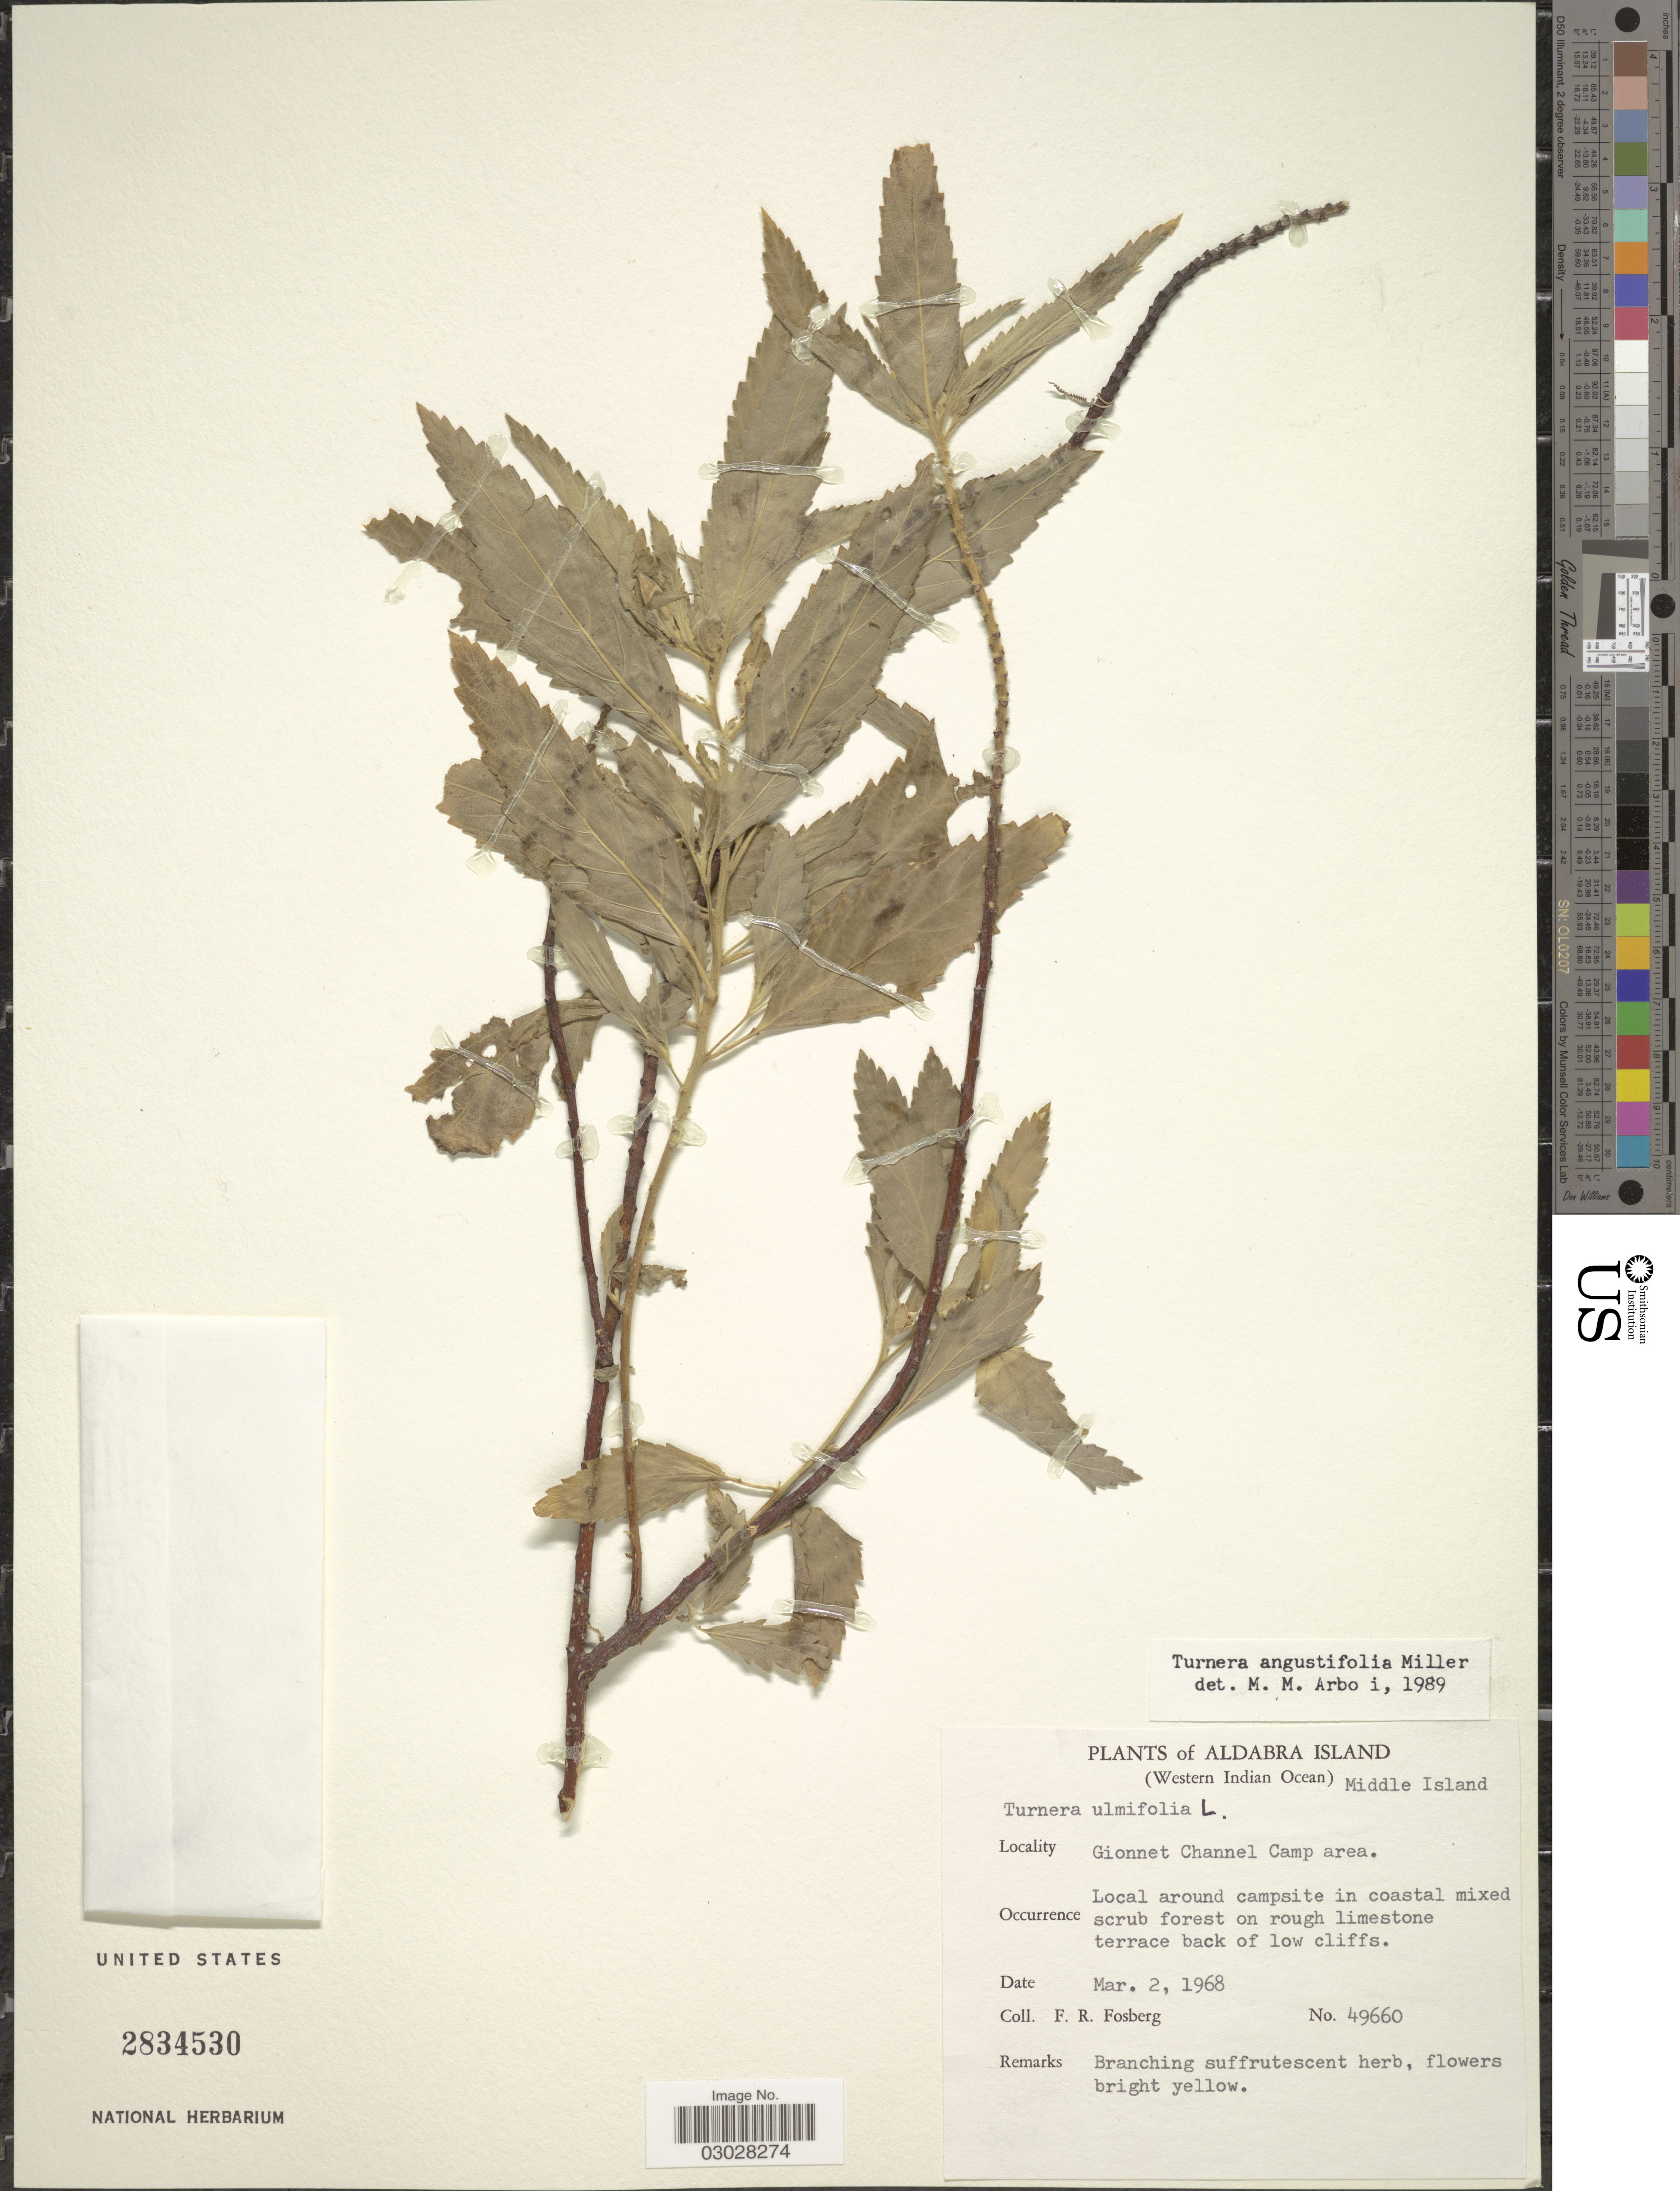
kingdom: Plantae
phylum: Tracheophyta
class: Magnoliopsida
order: Malpighiales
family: Turneraceae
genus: Turnera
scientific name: Turnera ulmifolia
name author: L.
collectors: F. R. Fosberg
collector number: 49660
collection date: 1968-03-02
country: Seychelles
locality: Aldabra Island. (Western Indian Ocean) Middle Island. Gionnet Channel Camp area.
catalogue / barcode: US 2834530